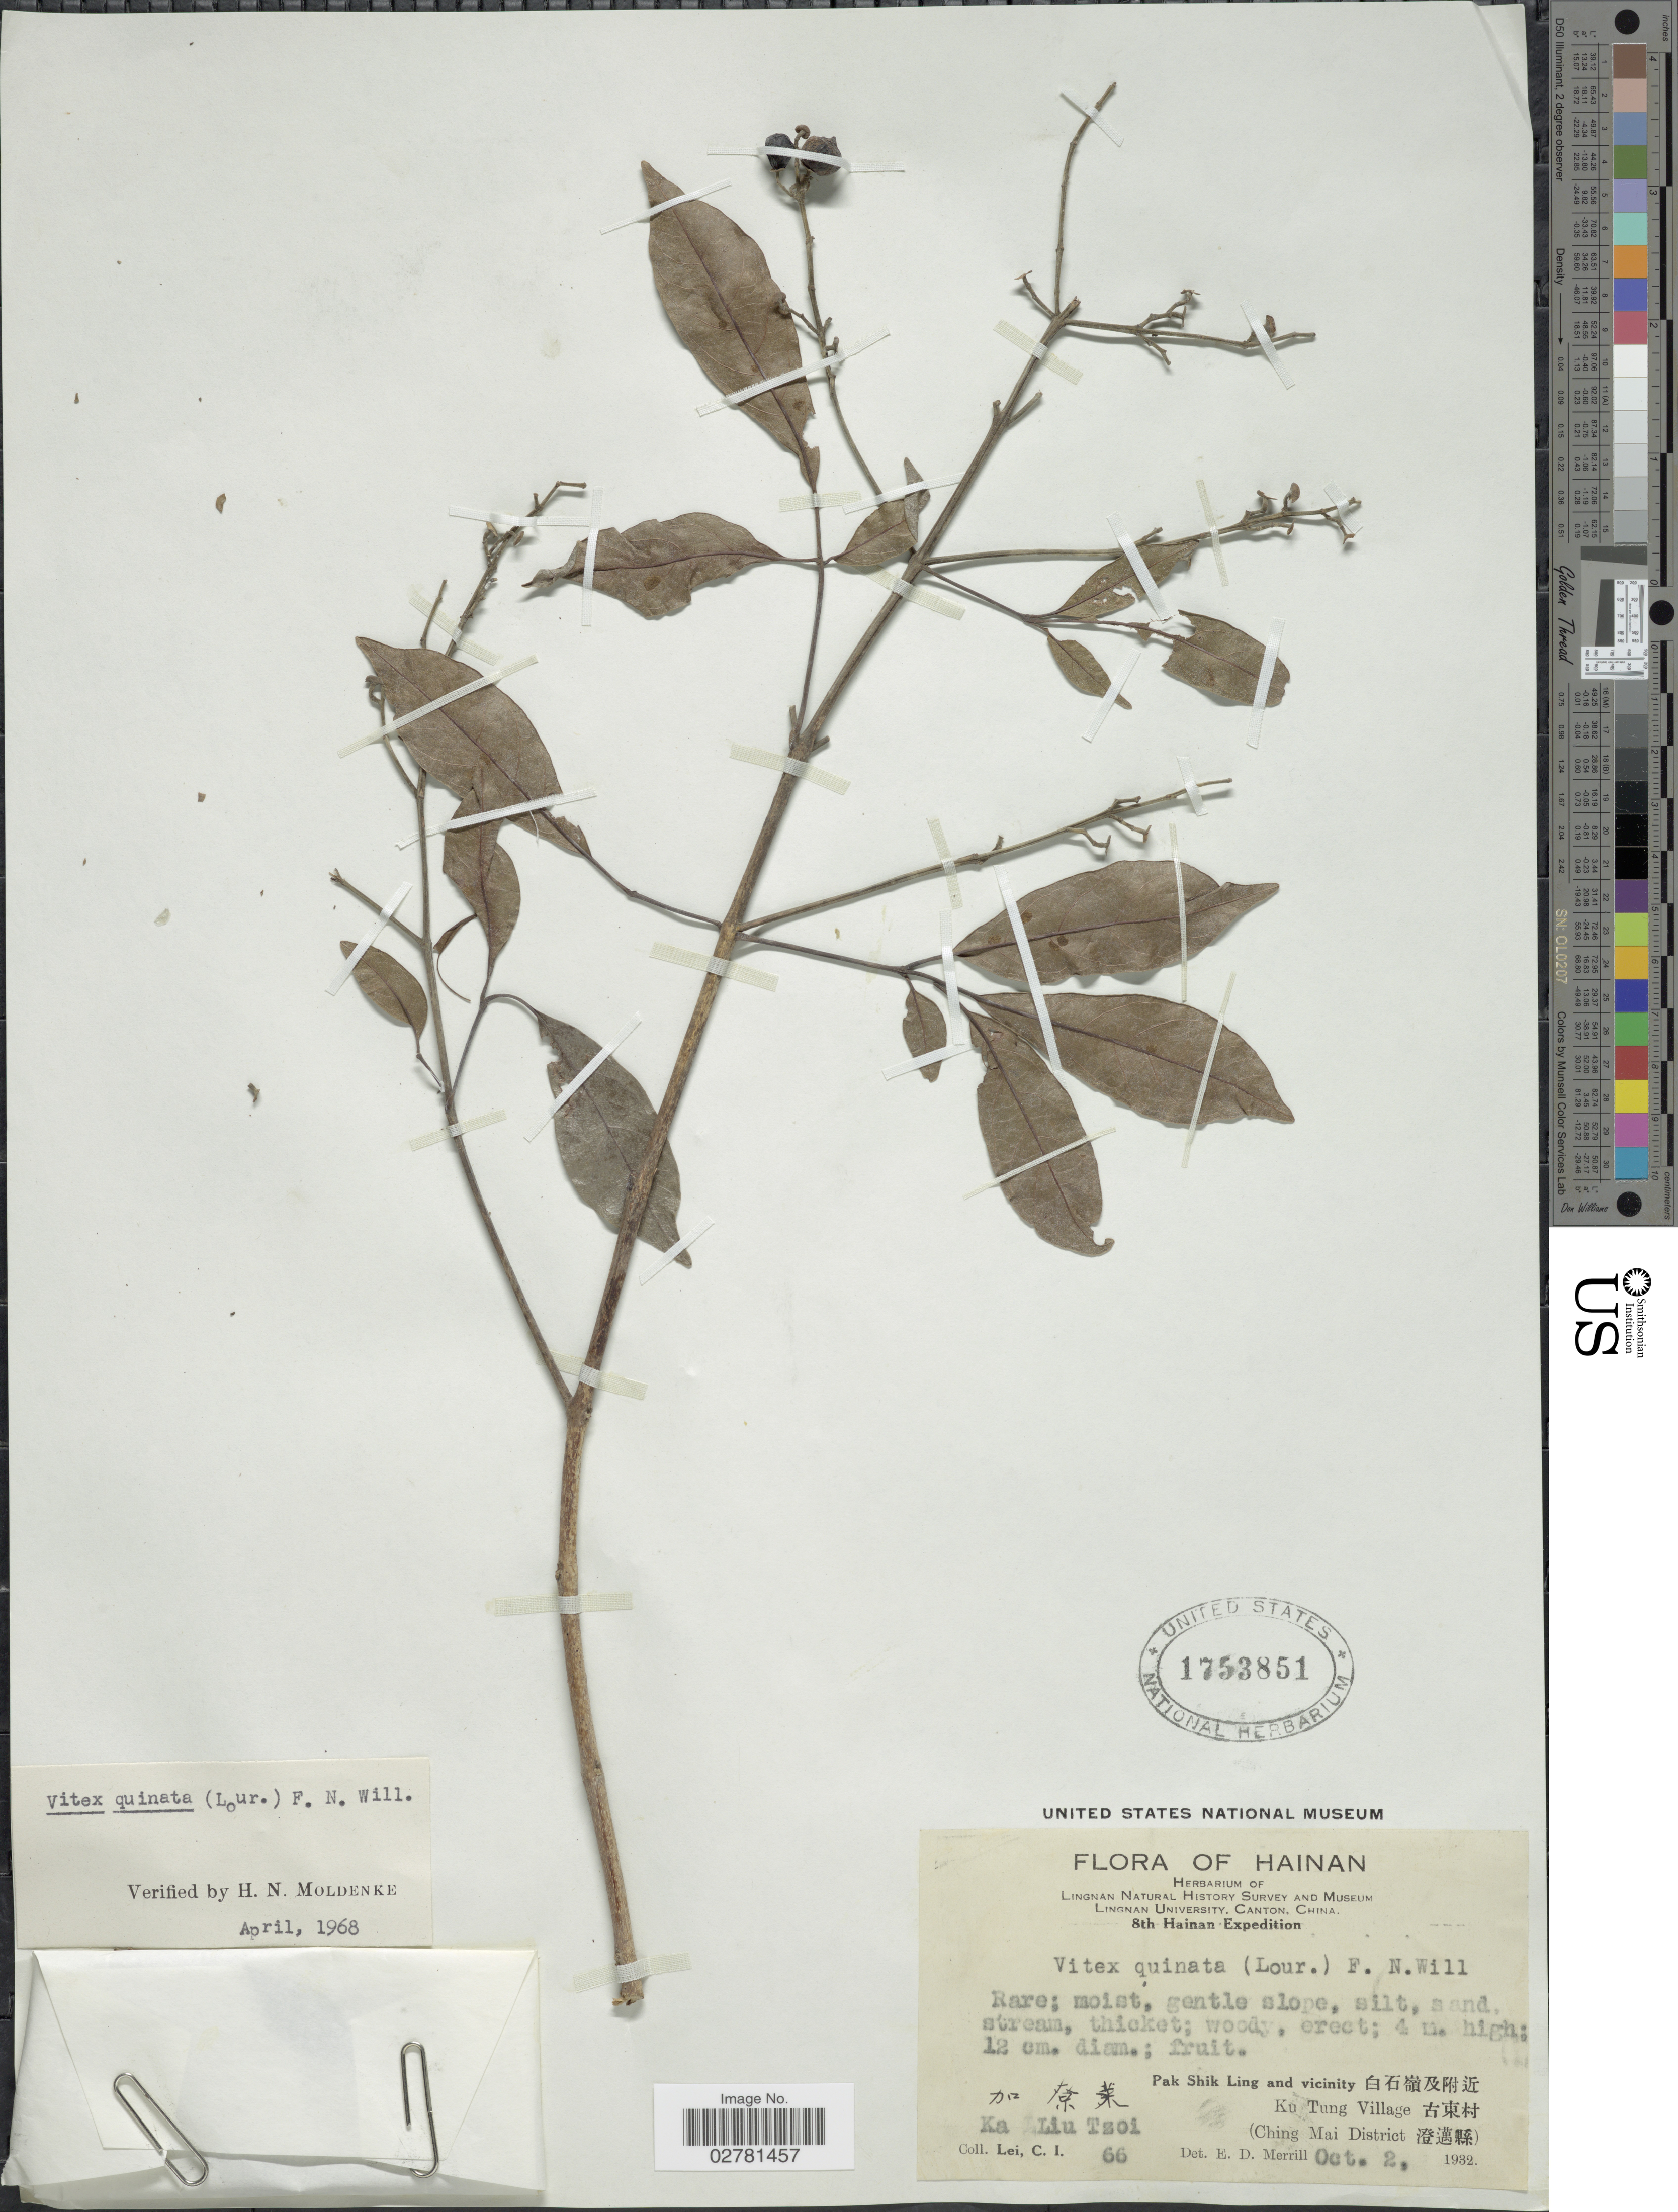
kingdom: Plantae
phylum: Tracheophyta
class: Magnoliopsida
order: Lamiales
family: Lamiaceae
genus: Vitex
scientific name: Vitex quinata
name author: (Lour.) F.N. Williams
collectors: C. I. Lei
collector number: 66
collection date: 1932-10-02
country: China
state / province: Hainan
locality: Ching Mai District. Ka Liu Tzoi.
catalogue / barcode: US 1753851